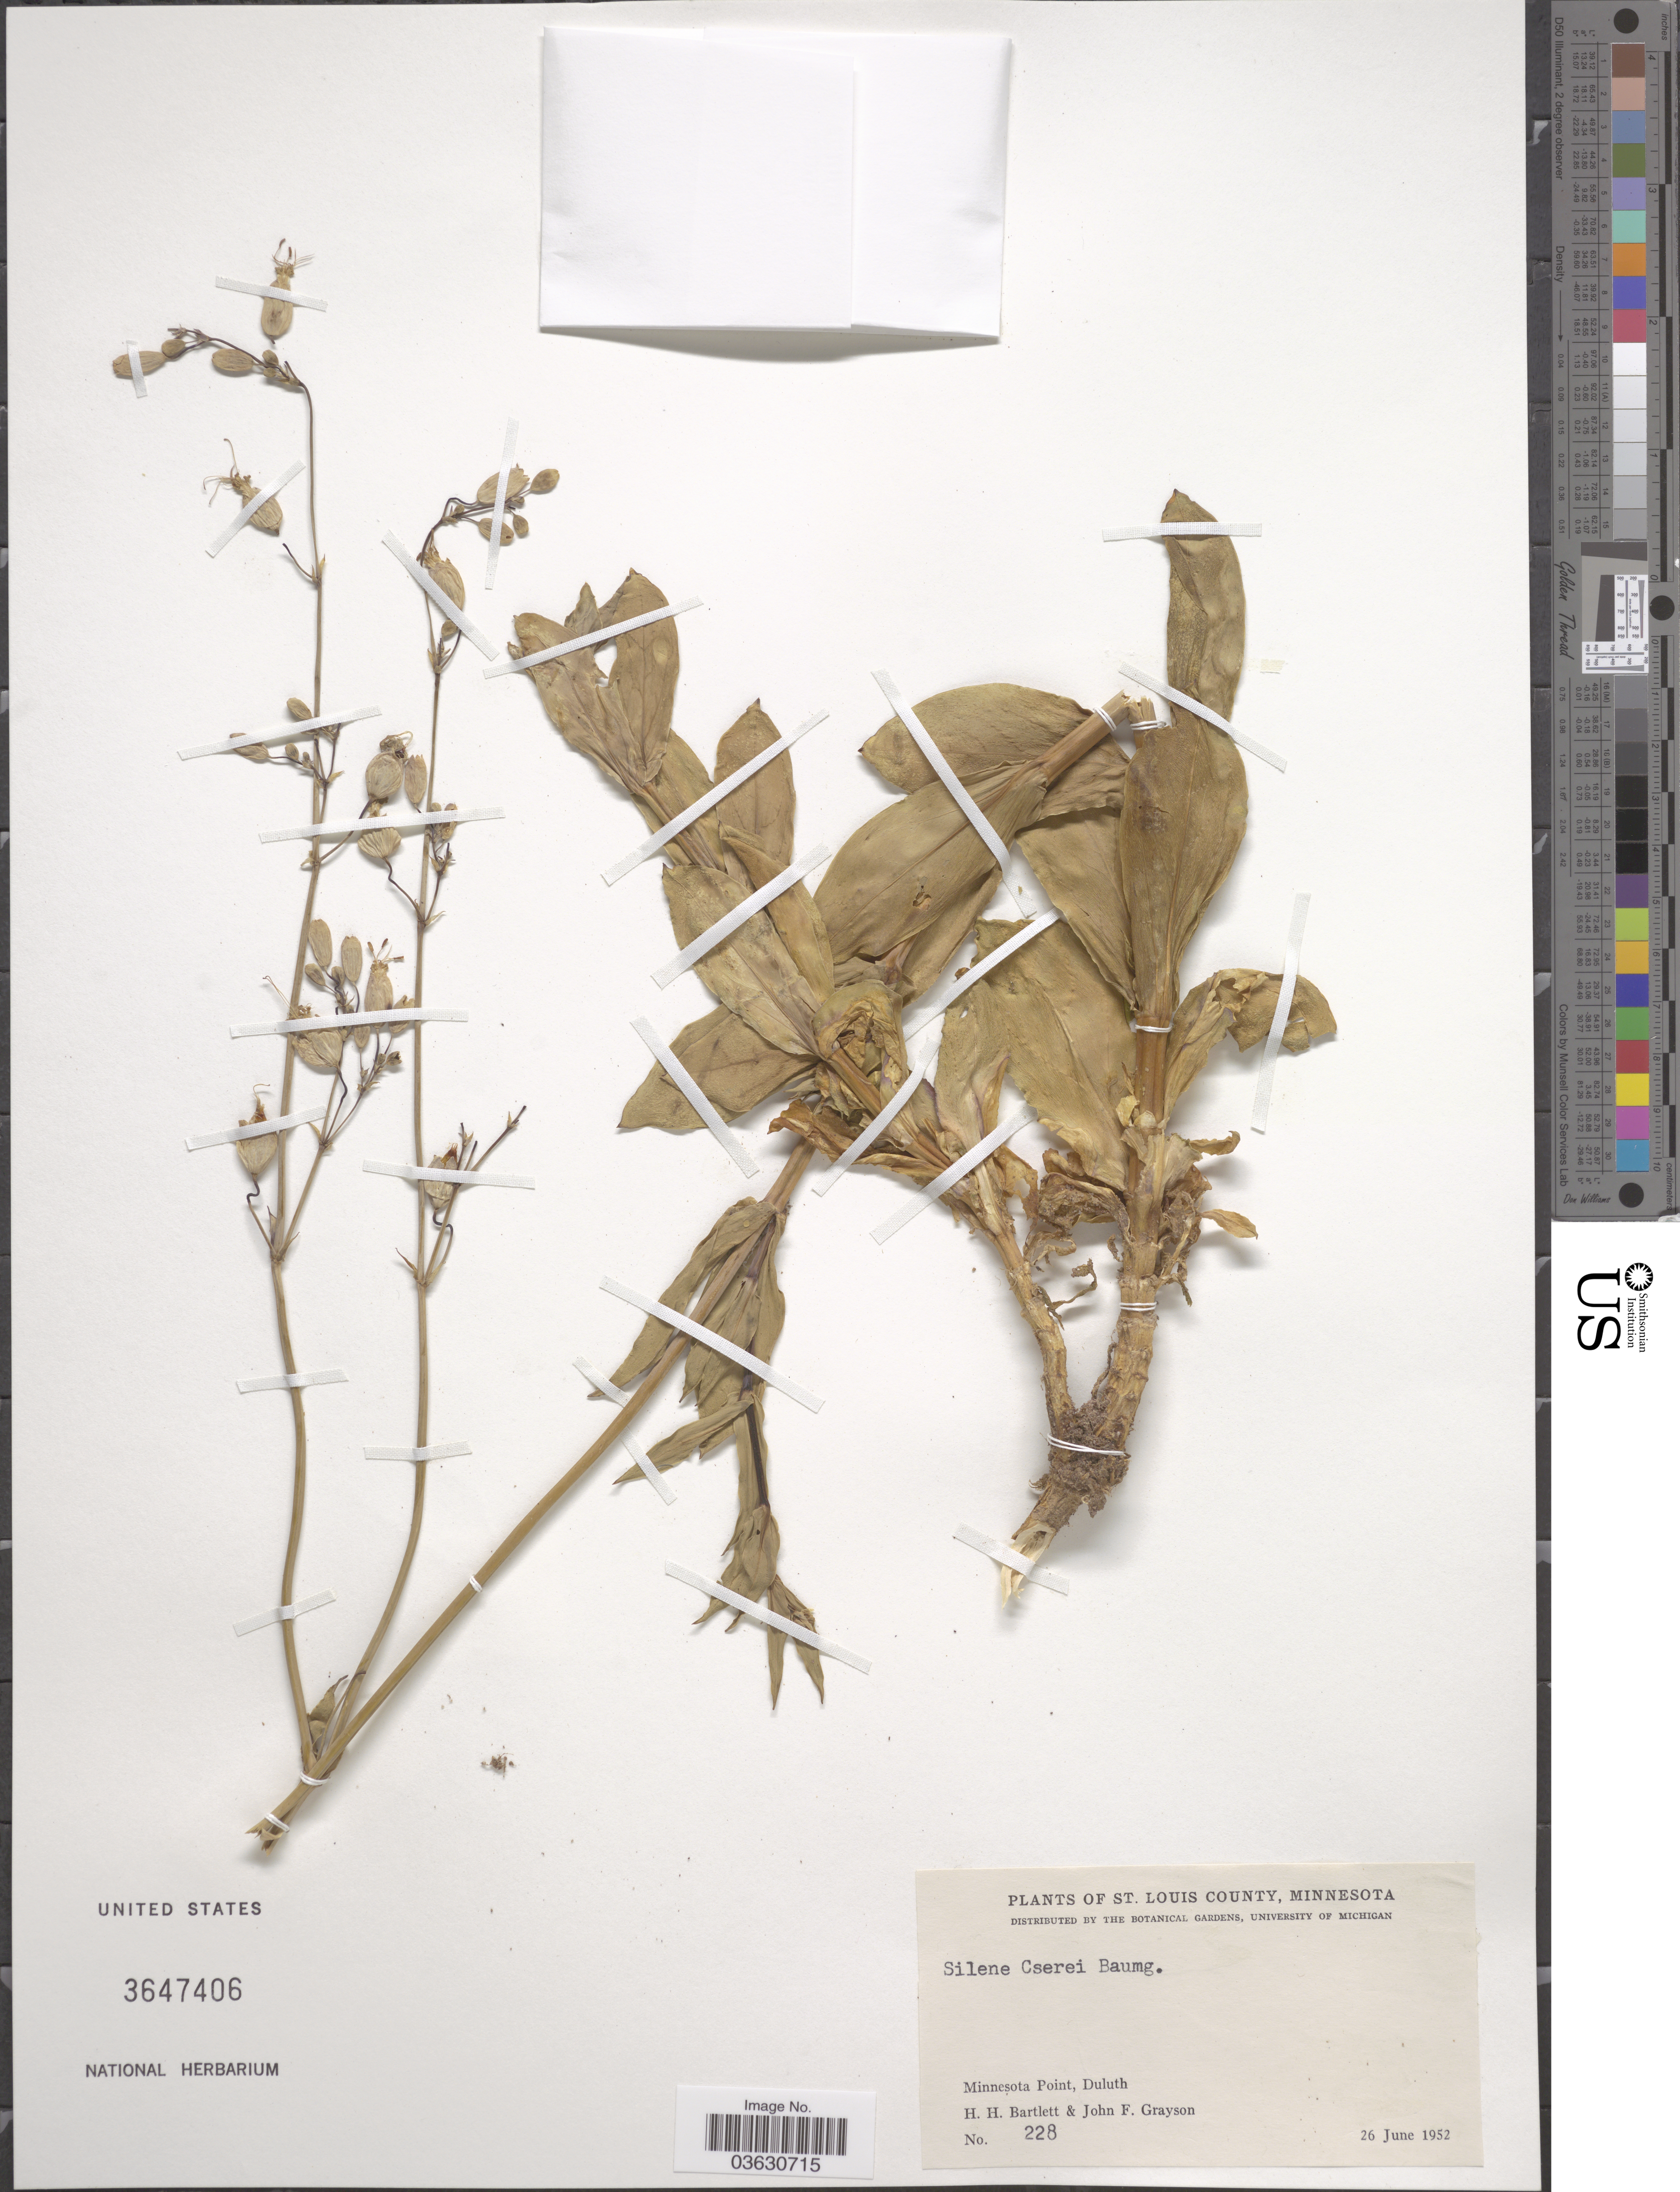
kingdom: Plantae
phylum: Tracheophyta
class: Magnoliopsida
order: Caryophyllales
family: Caryophyllaceae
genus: Silene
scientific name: Silene csereii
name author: Baumg.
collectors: H. H. Bartlett & J. Grayson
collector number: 228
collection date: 1952-06-26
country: United States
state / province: Minnesota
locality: St. Louis County. Minnesota Point, Duluth.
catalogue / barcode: US 3647406